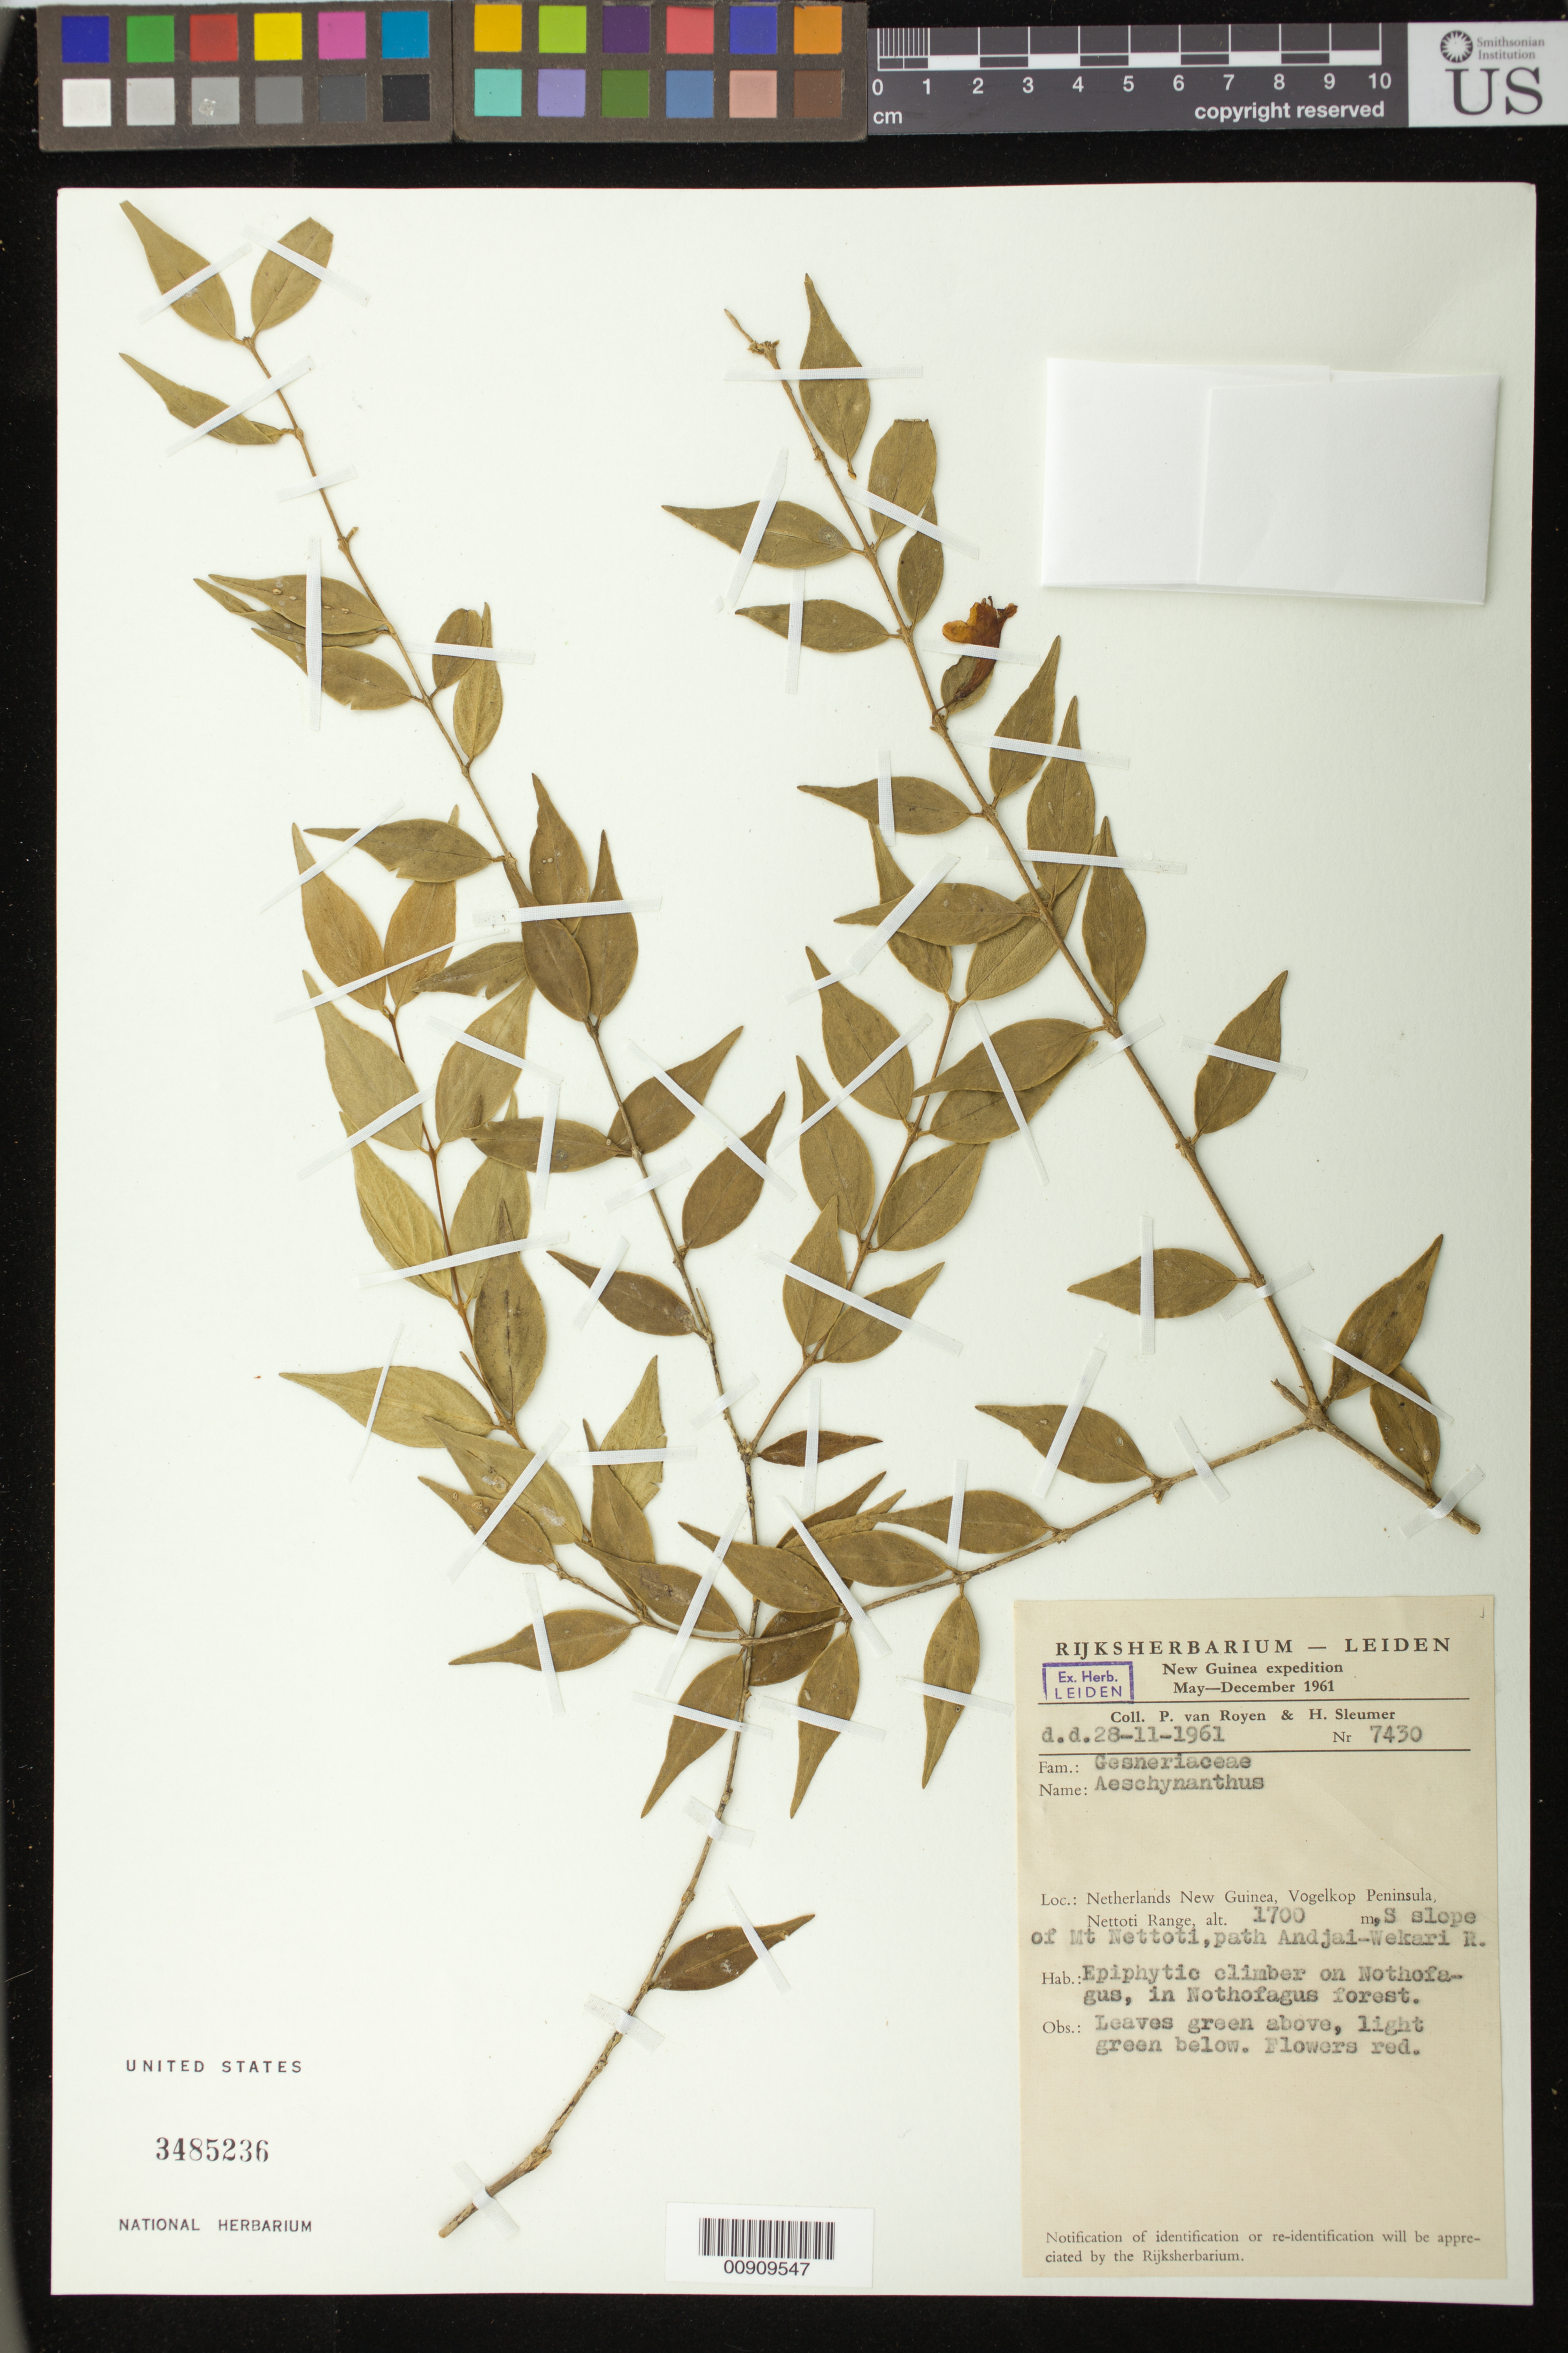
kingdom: Plantae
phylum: Tracheophyta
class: Magnoliopsida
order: Lamiales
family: Gesneriaceae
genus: Aeschynanthus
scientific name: Aeschynanthus sp.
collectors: P. van Royen & H. O. Sleumer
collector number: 7430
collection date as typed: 28 Nov 1961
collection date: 1961-11-28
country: Indonesia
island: New Guinea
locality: Netherlands New Guinea, Vogelkop Peninsula, Nettoti Range, S slope of Mt. Nettoti, path andjai-Wekari R.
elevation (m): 1700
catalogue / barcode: US 3485236